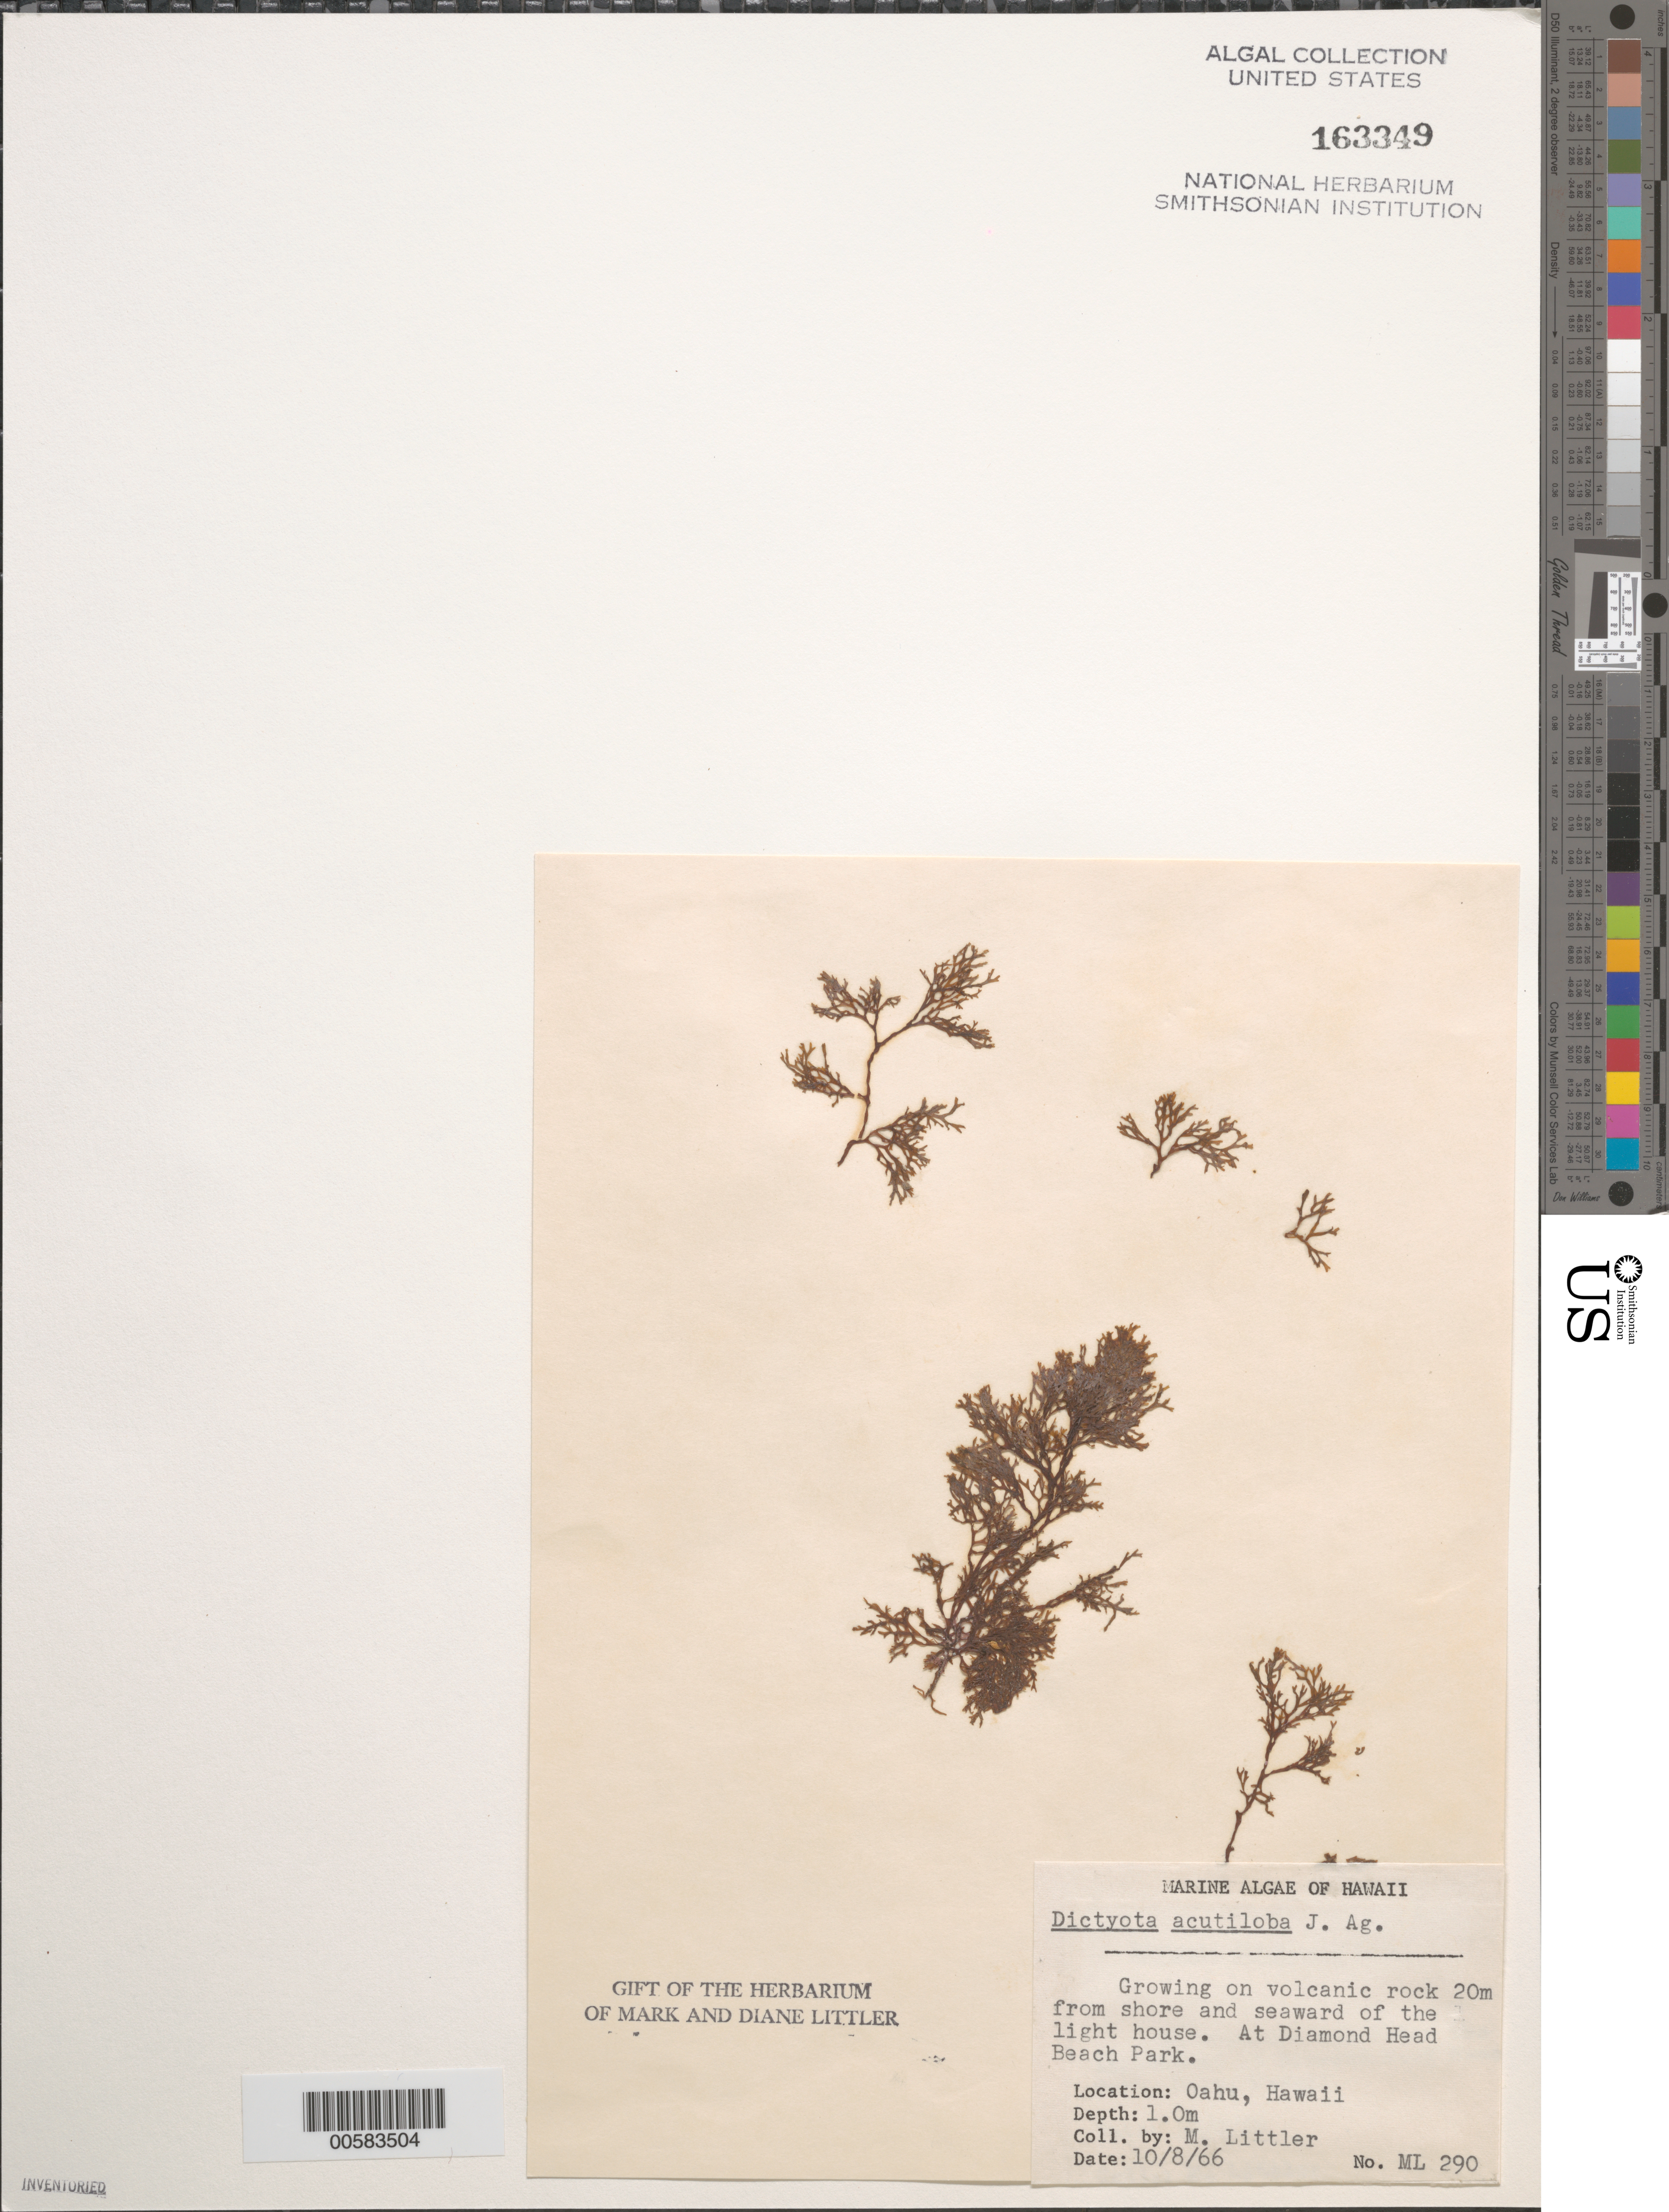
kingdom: Chromista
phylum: Ochrophyta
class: Phaeophyceae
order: Dictyotales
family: Dictyotaceae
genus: Dictyota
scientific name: Dictyota acutiloba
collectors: M. M. Littler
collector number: ML 290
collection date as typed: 08 Oct 1966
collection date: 1966-10-08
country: United States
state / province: Hawaii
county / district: Honolulu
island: Oahu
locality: Diamond Head Beach Park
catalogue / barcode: US 163349